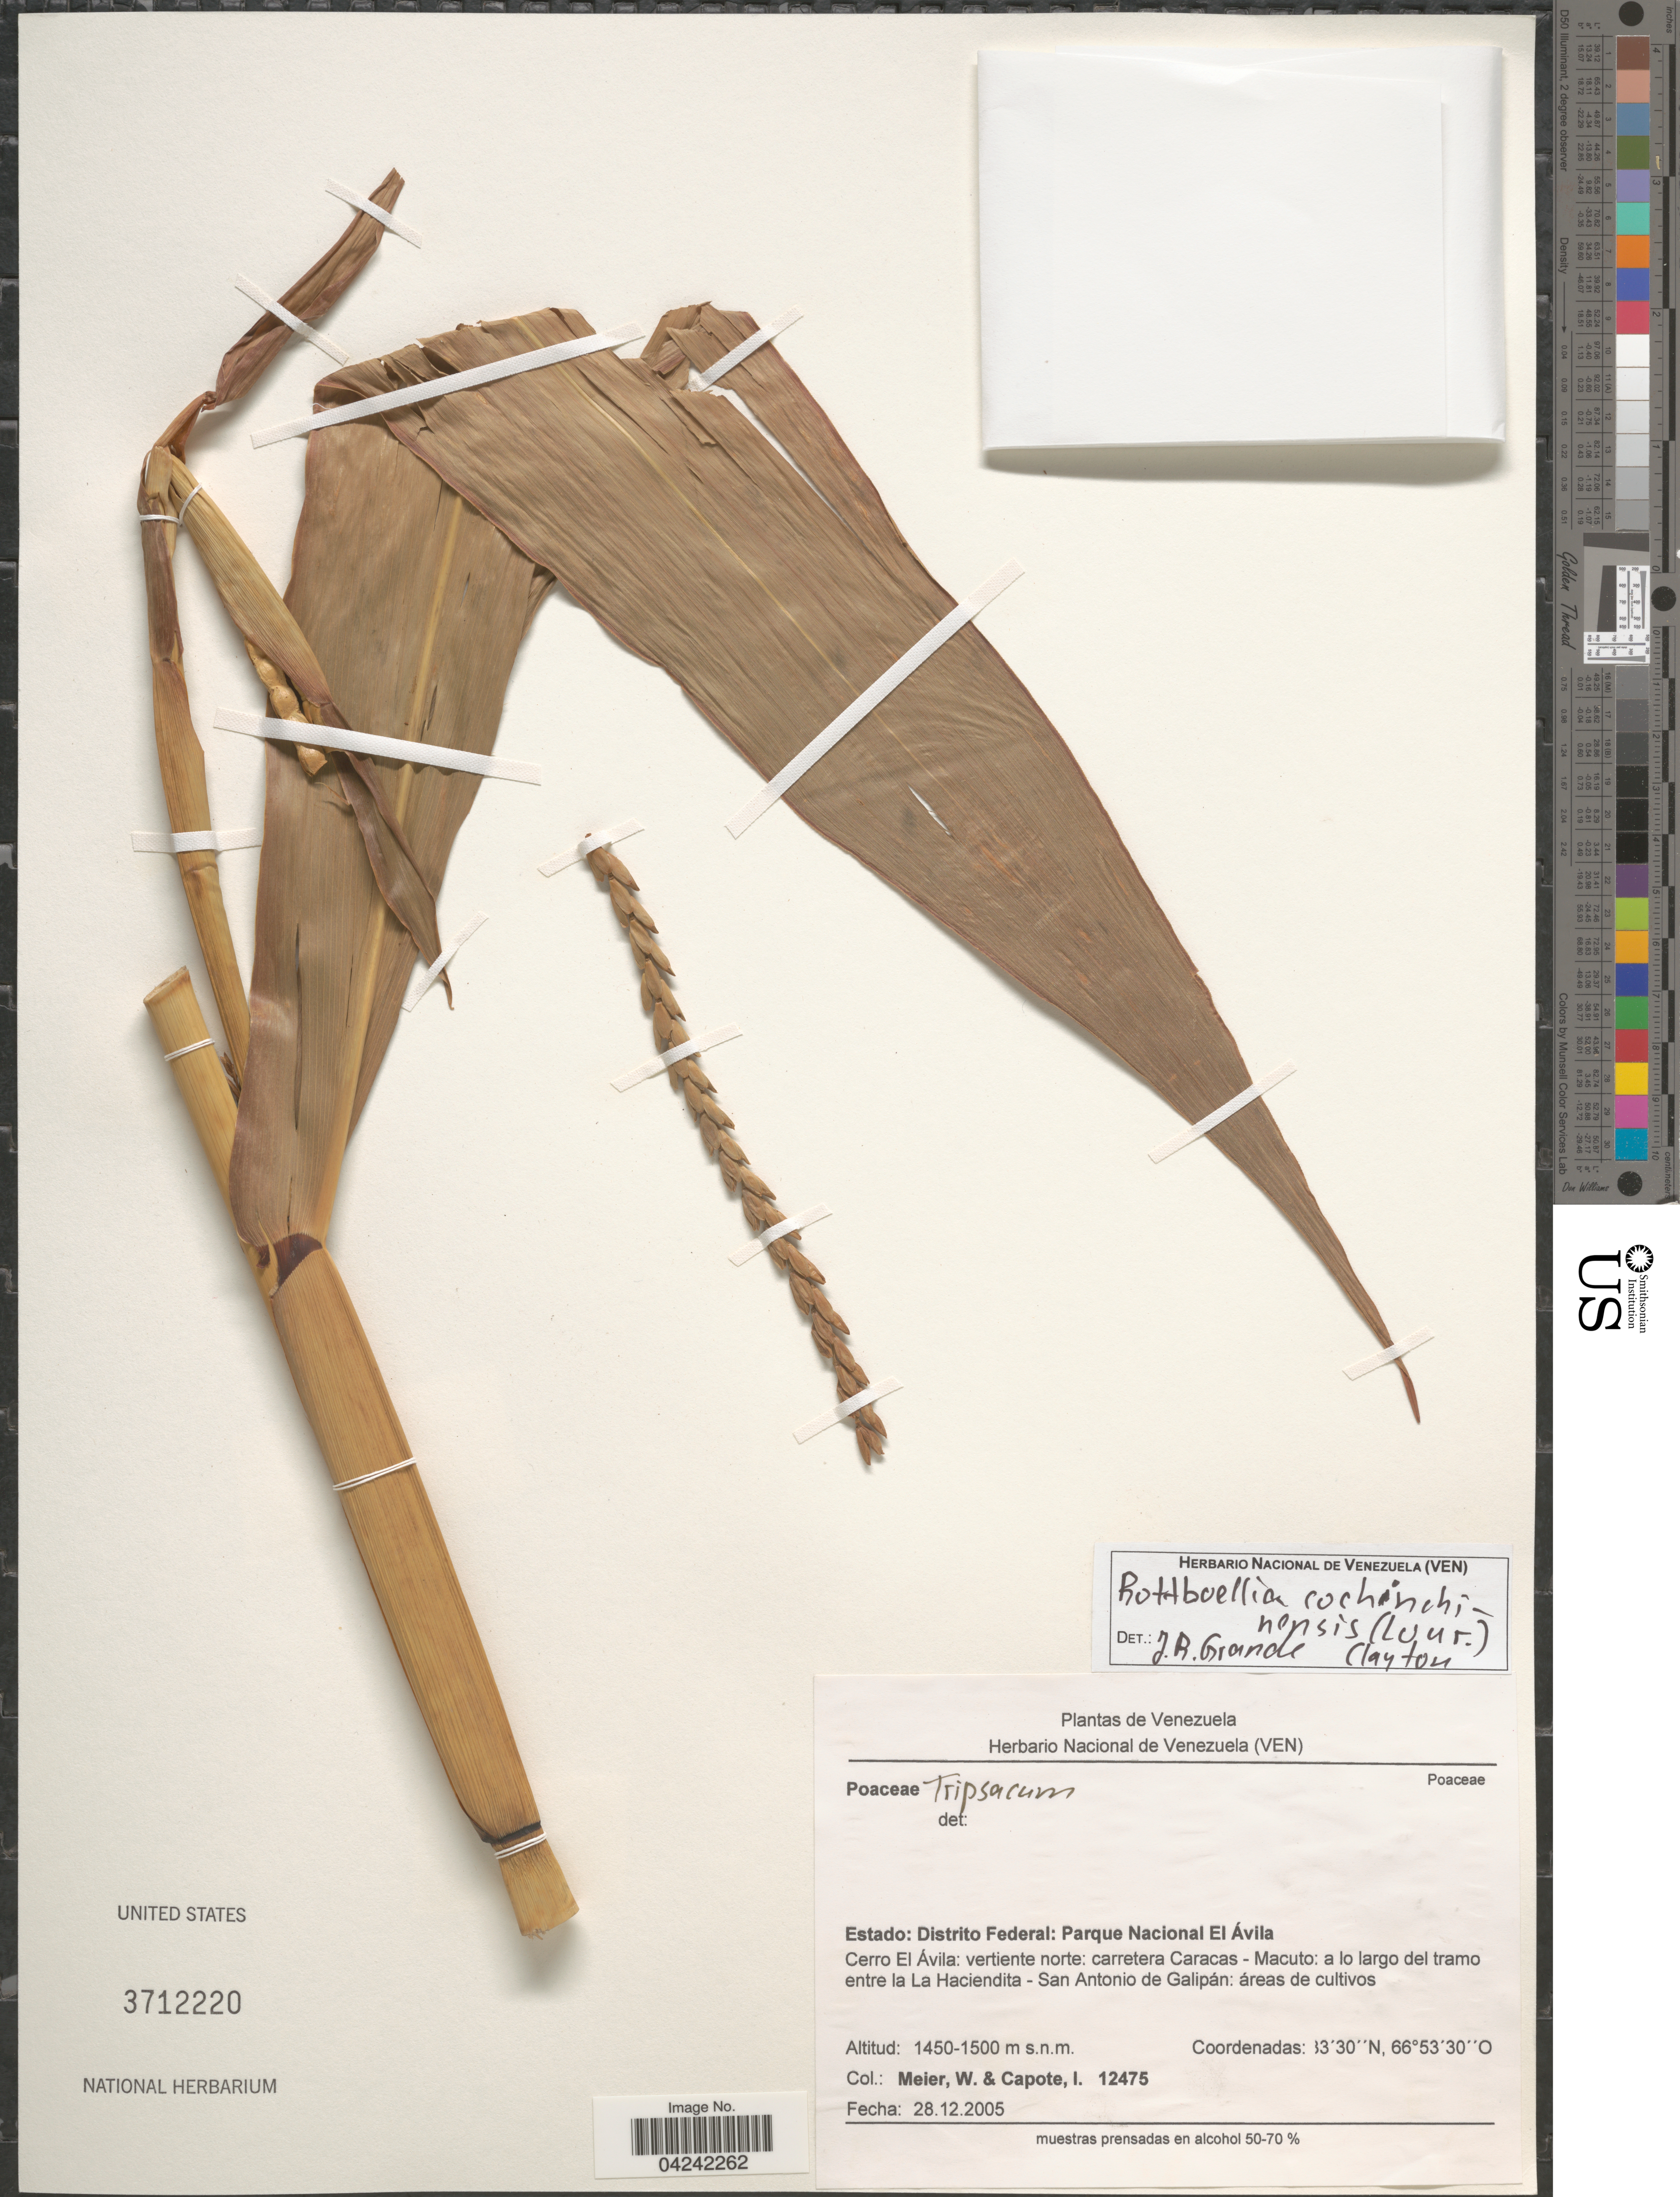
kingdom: Plantae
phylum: Tracheophyta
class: Liliopsida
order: Poales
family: Poaceae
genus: Rottboellia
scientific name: Rottboellia cochinchinensis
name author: (Lour.) Clayton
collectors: W. Meier & I. Capote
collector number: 12475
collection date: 2005-12-28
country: Venezuela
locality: Estado: Distrito Federal: Parque Nacional El Ávila. Cerro El Ávila: vertiente norte: carretera Caracas - Macuto: a lo largo del tramo entre la La Haciendita - San Antonio de Galipán.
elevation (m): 1450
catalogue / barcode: US 3712220